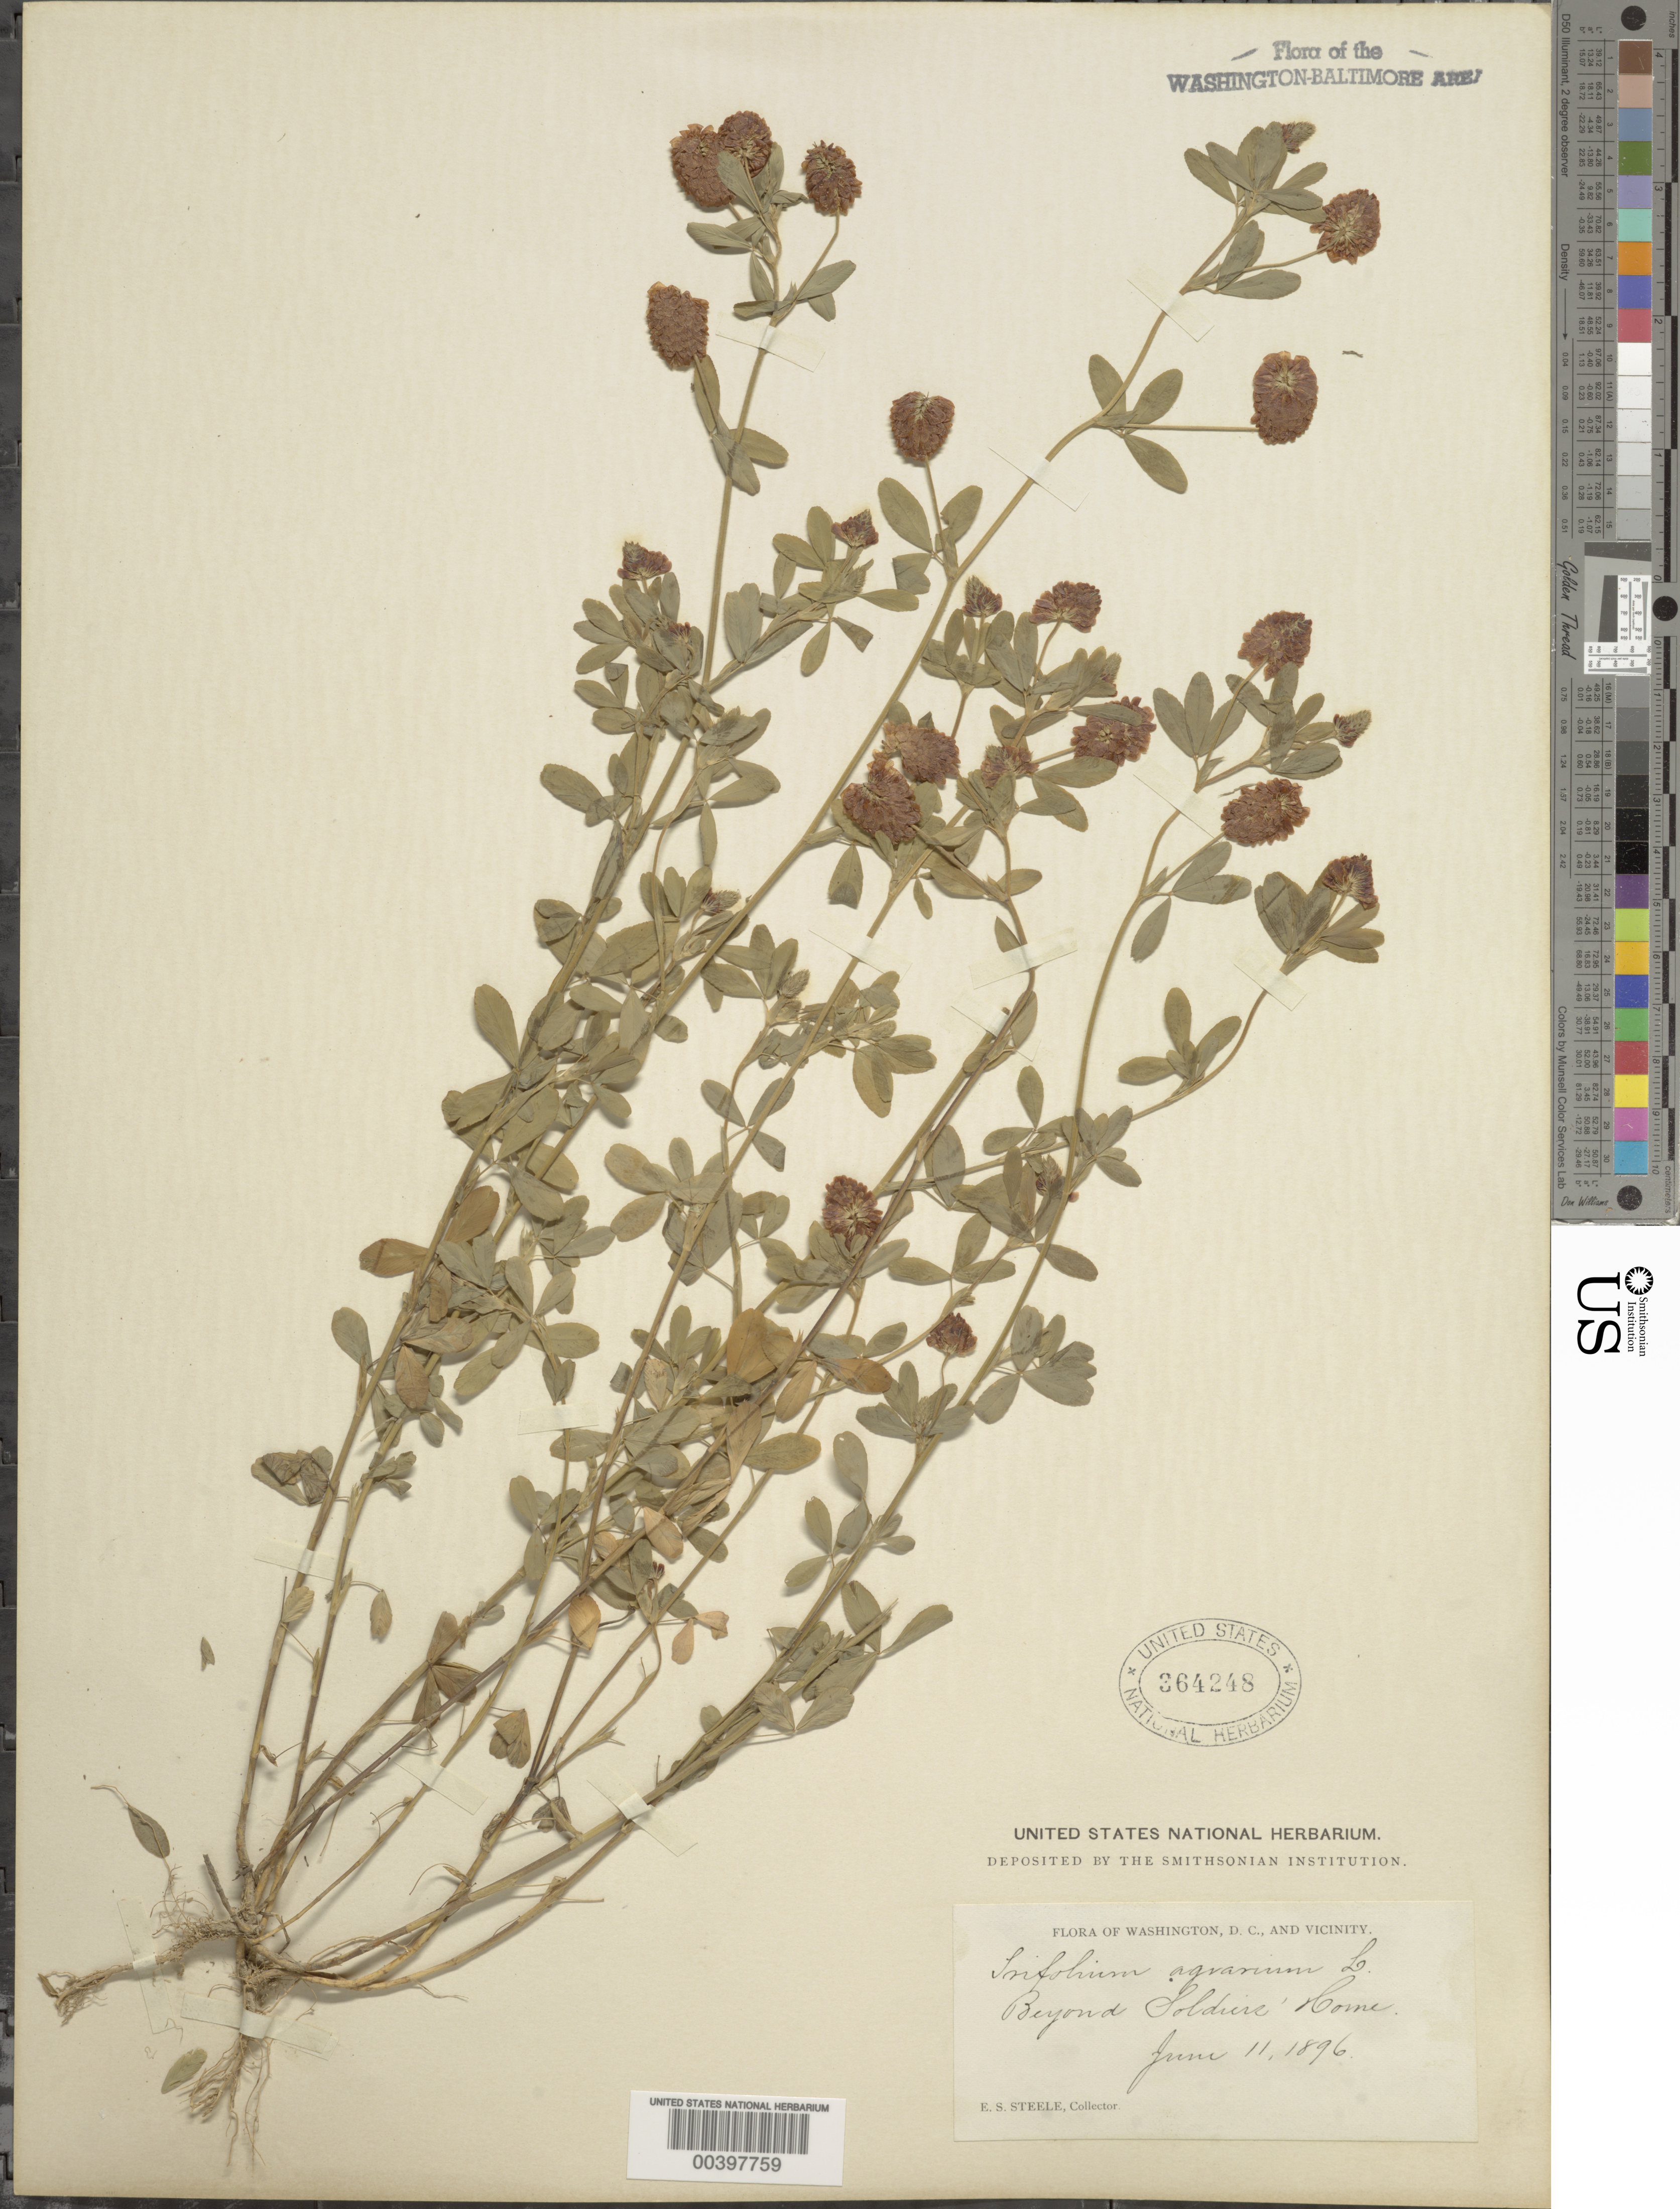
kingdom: Plantae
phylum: Tracheophyta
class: Magnoliopsida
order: Fabales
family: Fabaceae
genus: Trifolium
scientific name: Trifolium aureum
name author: Pollich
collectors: E. Steele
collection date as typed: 11 Jun 1896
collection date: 1896-06-11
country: United States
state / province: District of Columbia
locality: Beyond Soldiers Home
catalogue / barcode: US 364248